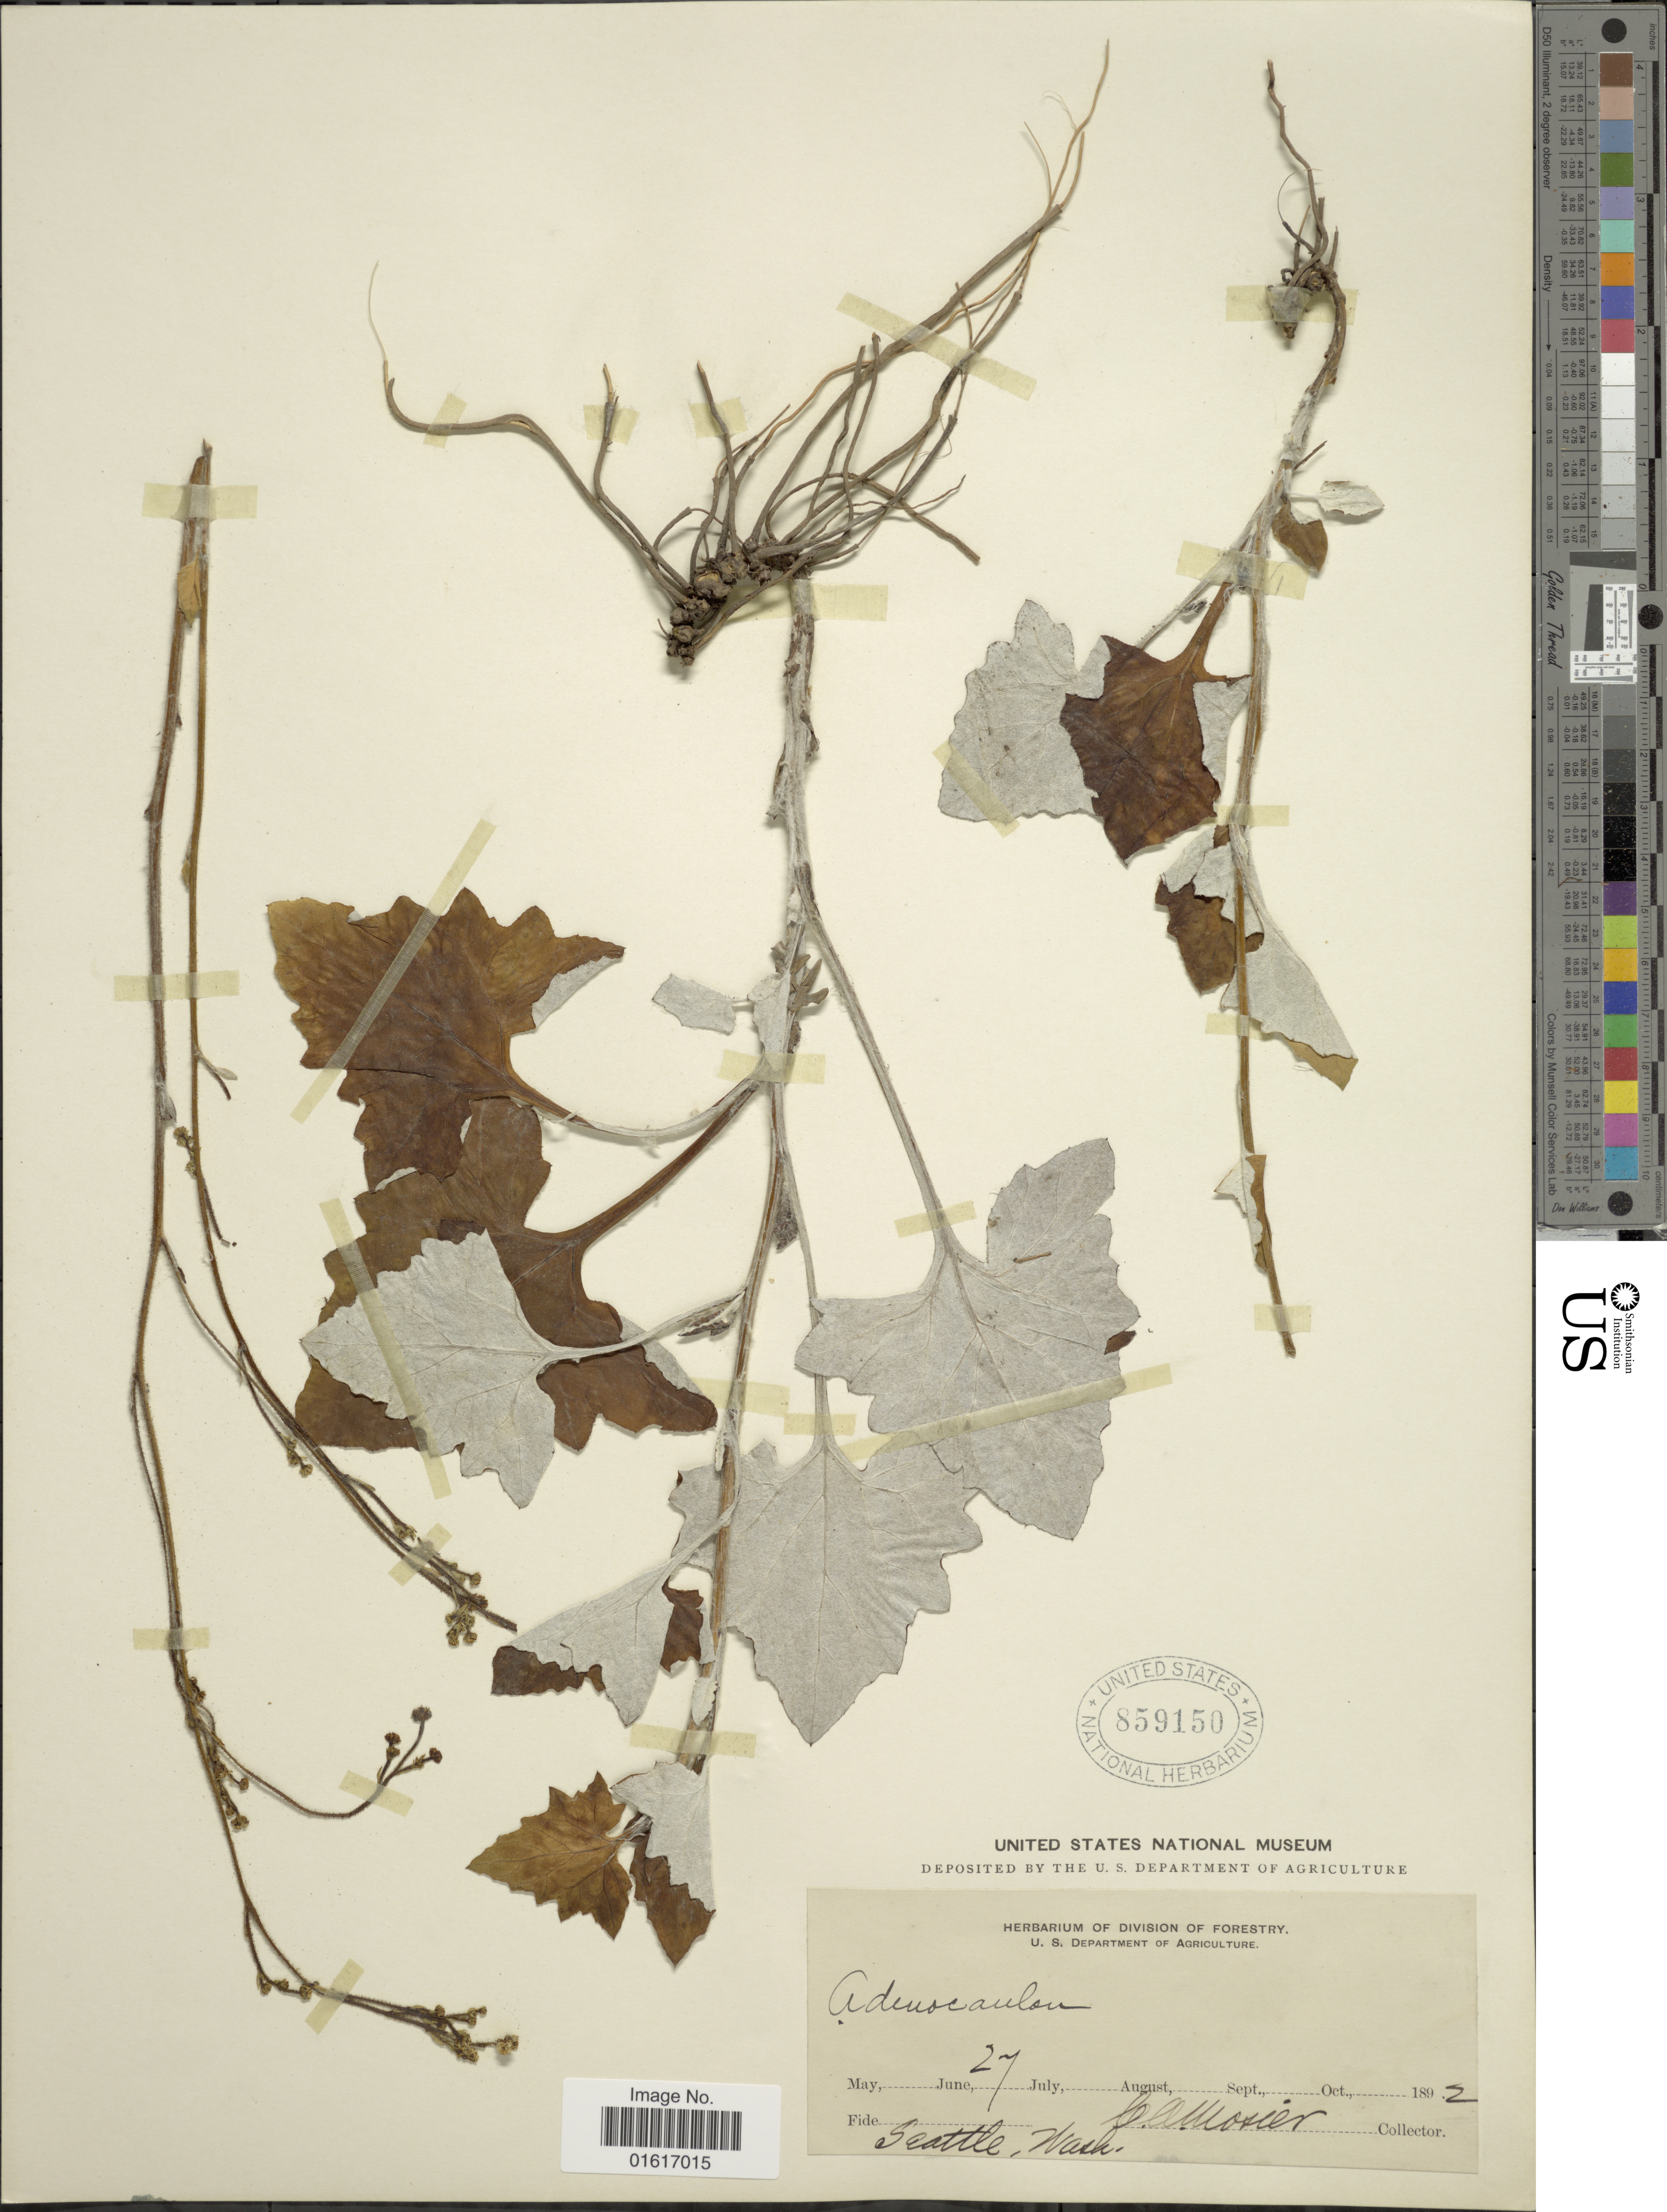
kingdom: Plantae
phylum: Tracheophyta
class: Magnoliopsida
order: Asterales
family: Asteraceae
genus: Adenocaulon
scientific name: Adenocaulon bicolor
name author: Hook.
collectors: C. A. Mosier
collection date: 1892-07-27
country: United States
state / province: Washington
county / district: King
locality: Seattle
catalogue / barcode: US 859150